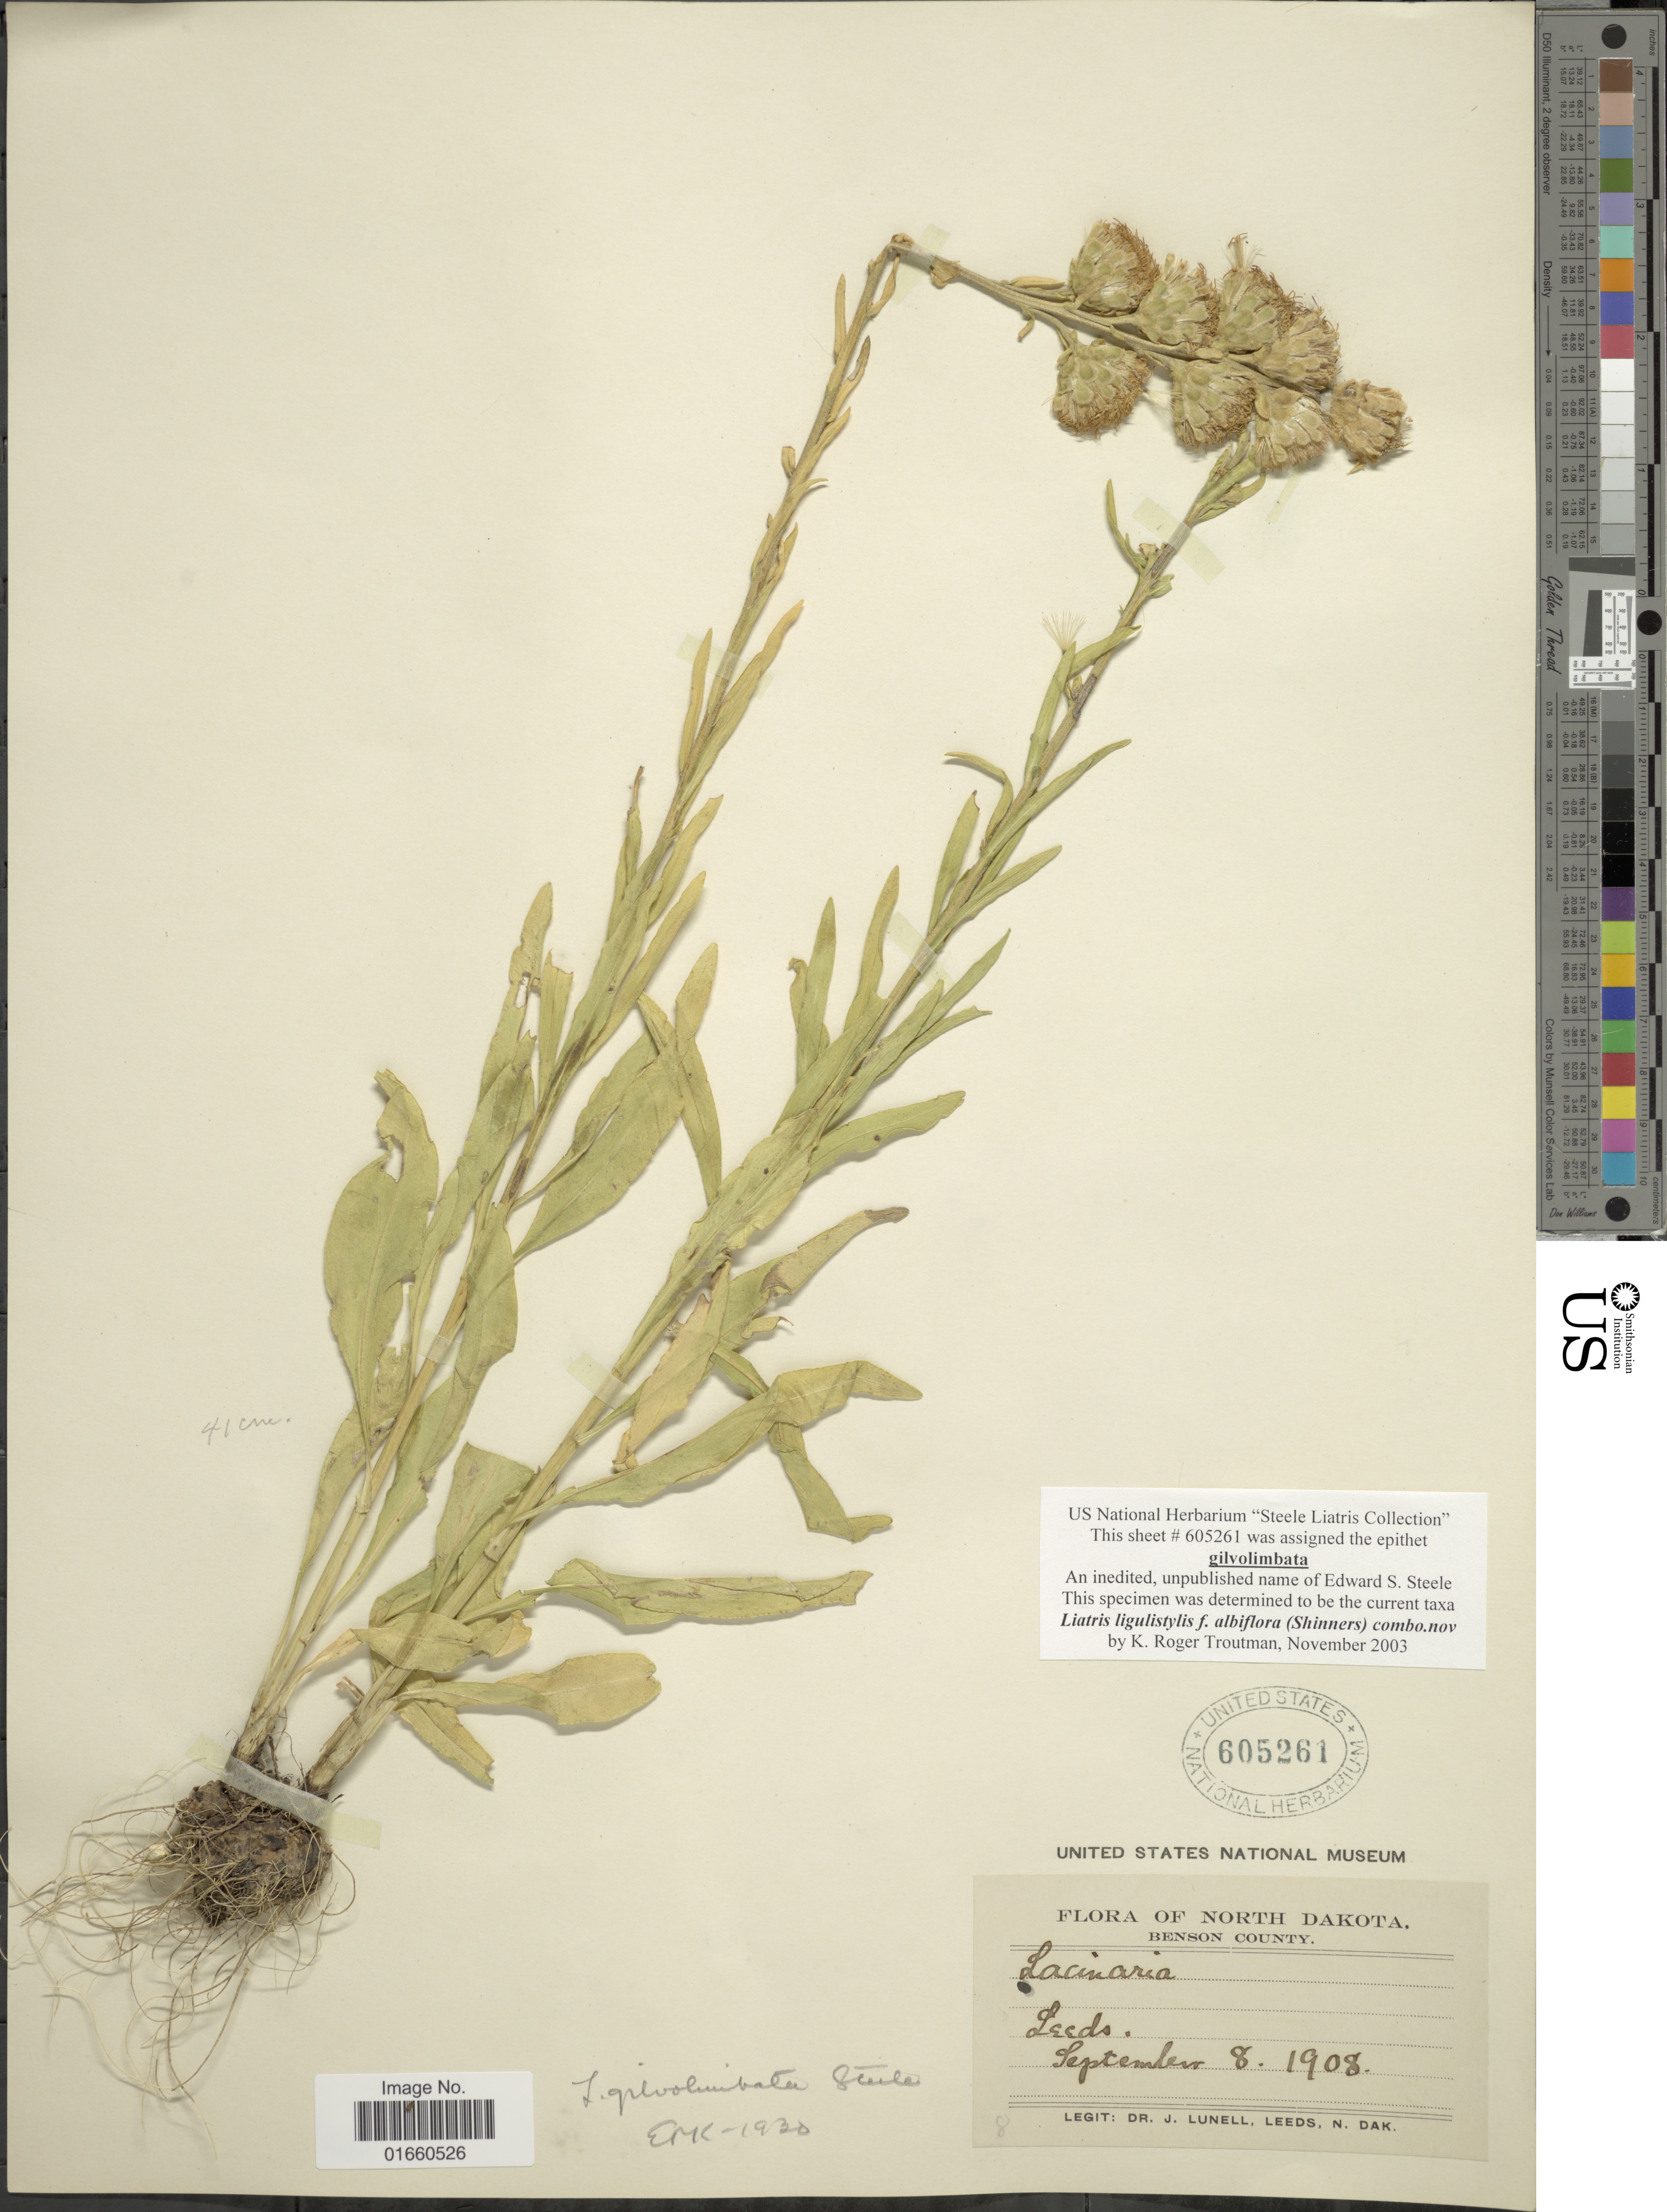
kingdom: Plantae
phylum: Tracheophyta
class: Magnoliopsida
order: Asterales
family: Asteraceae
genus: Liatris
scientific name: Liatris ligulistylis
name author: (A. Nelson) K. Schum.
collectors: J. Lunell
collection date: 1908-09-08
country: United States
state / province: North Dakota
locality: Benson County, Leeds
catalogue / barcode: US 605261